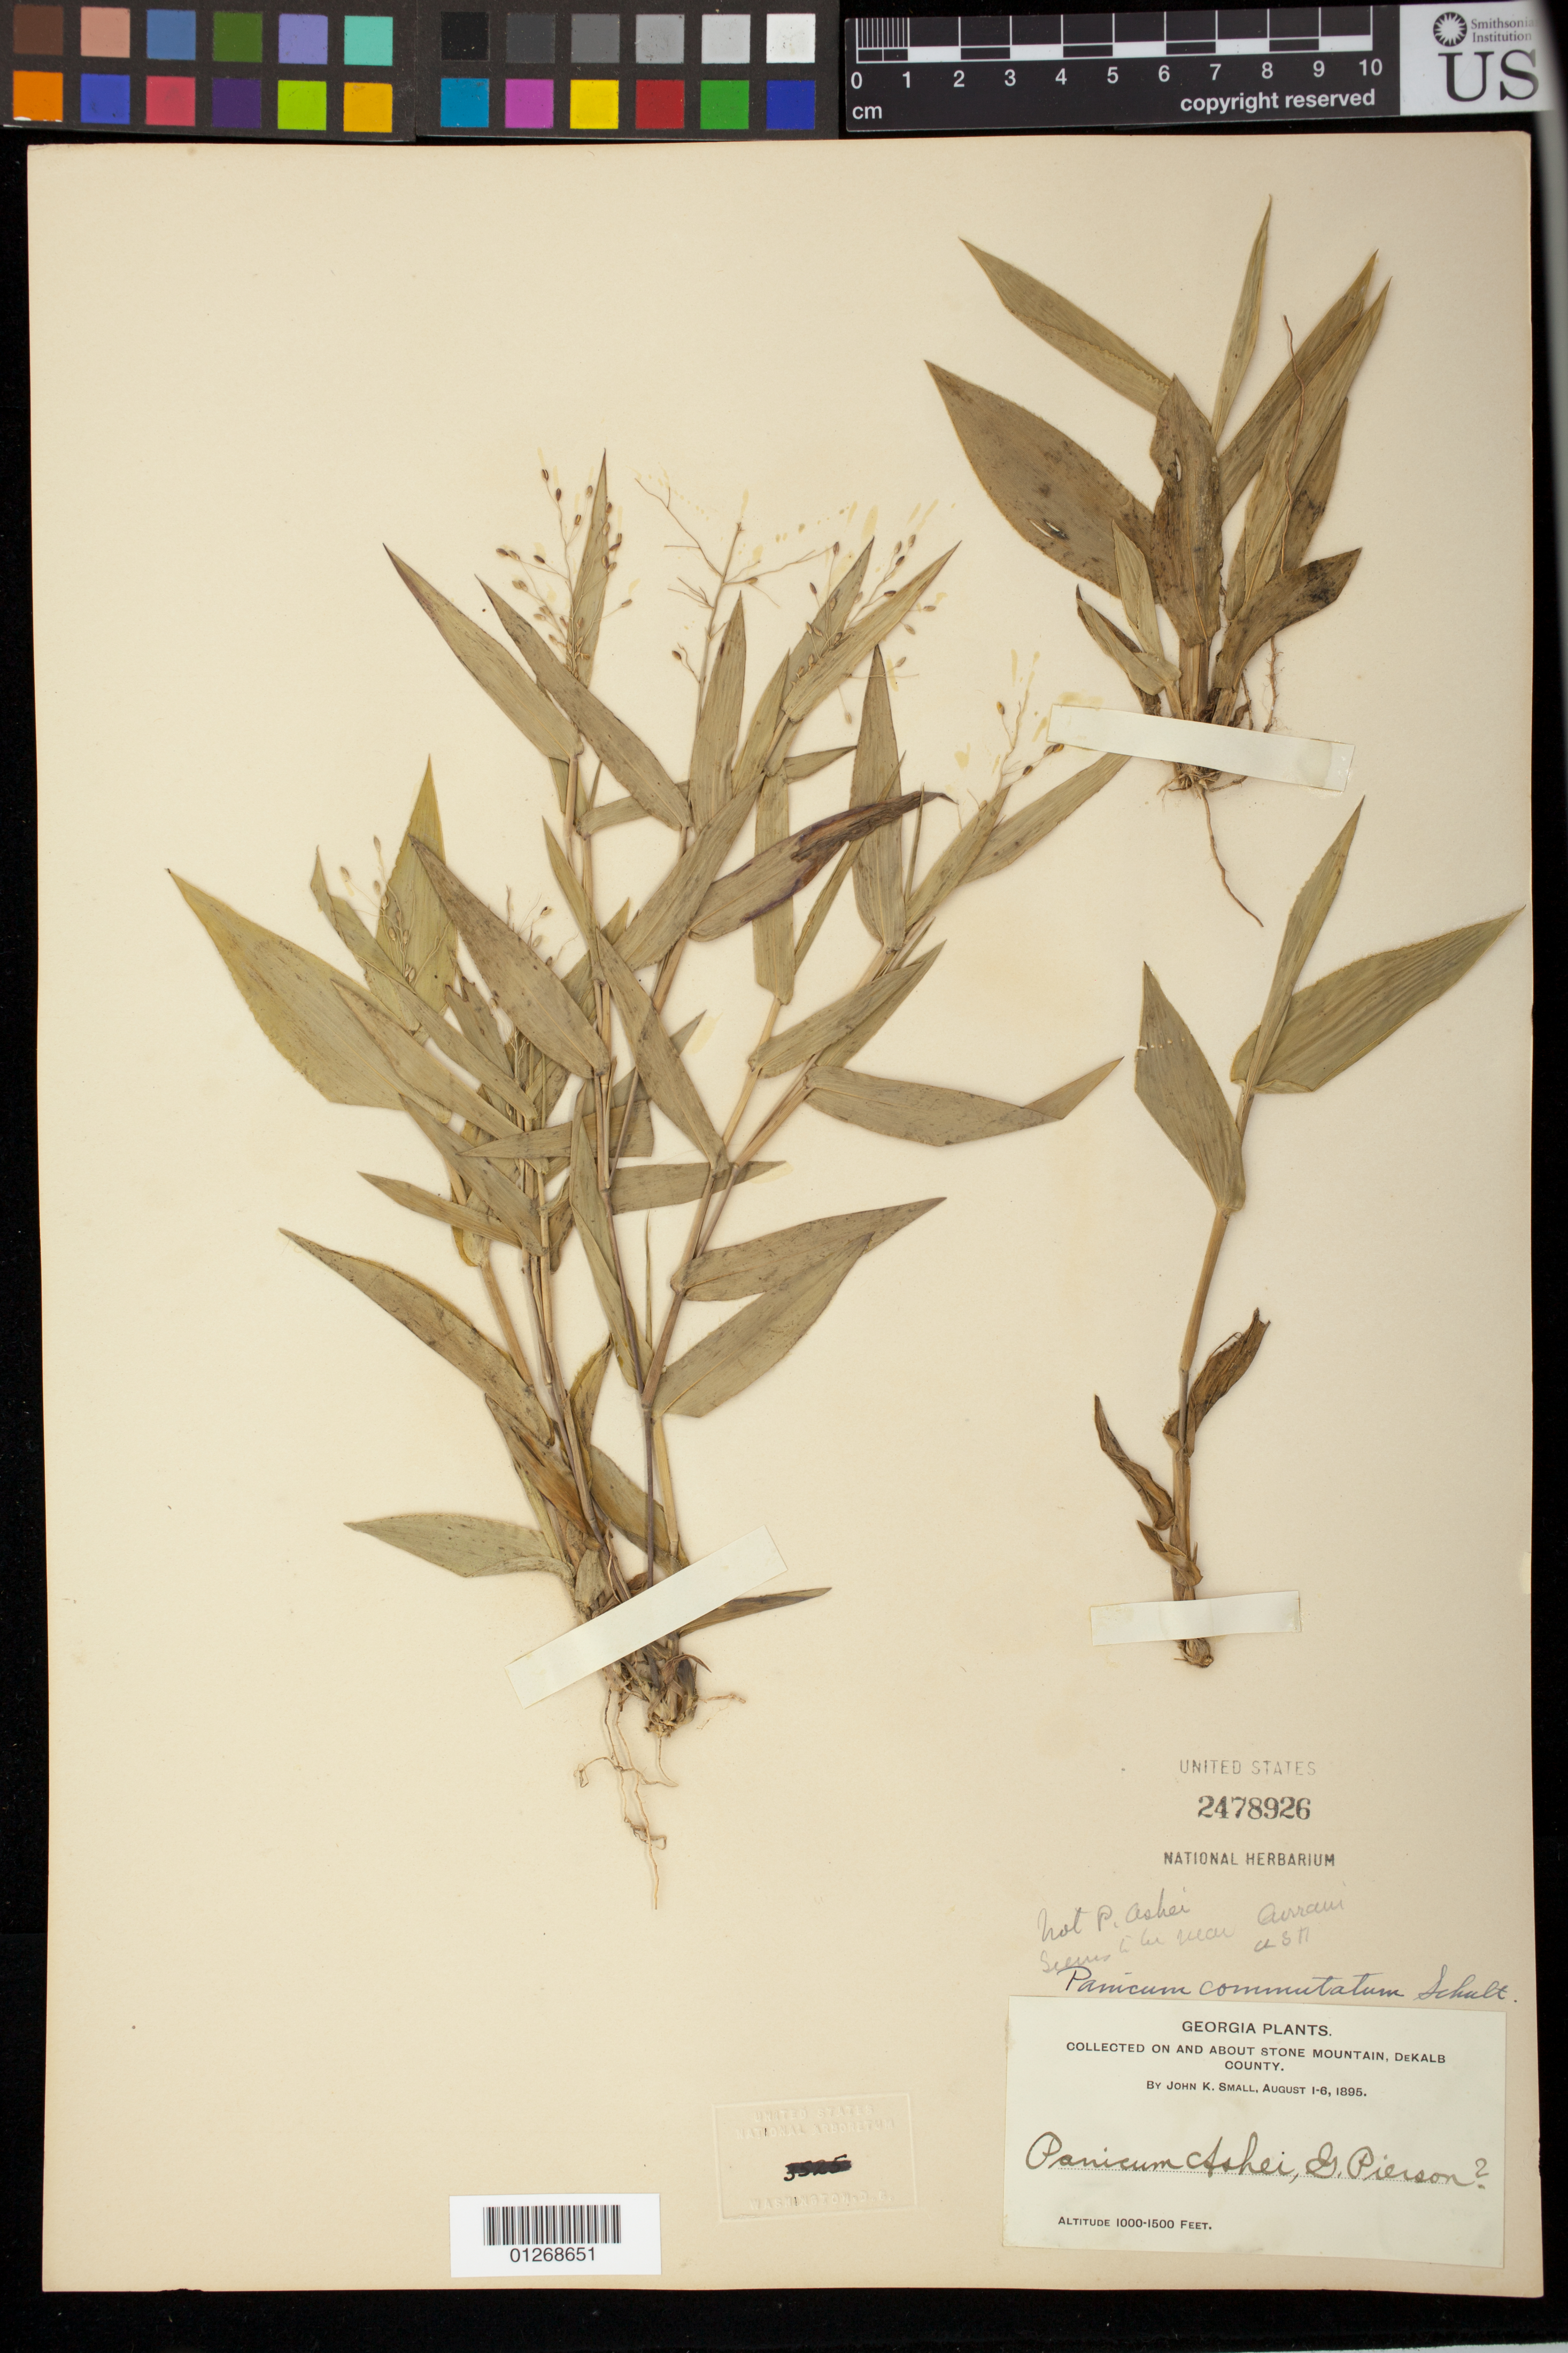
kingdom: Plantae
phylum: Tracheophyta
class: Liliopsida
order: Poales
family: Poaceae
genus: Panicum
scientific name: Panicum commelinifolium Ashe, nom. illeg.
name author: Ashe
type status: Possible Type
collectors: J. K. Small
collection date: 1895-08-01/1895-08-06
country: United States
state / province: Georgia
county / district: De Kalb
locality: Stone Mountain.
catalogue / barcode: US 2478926